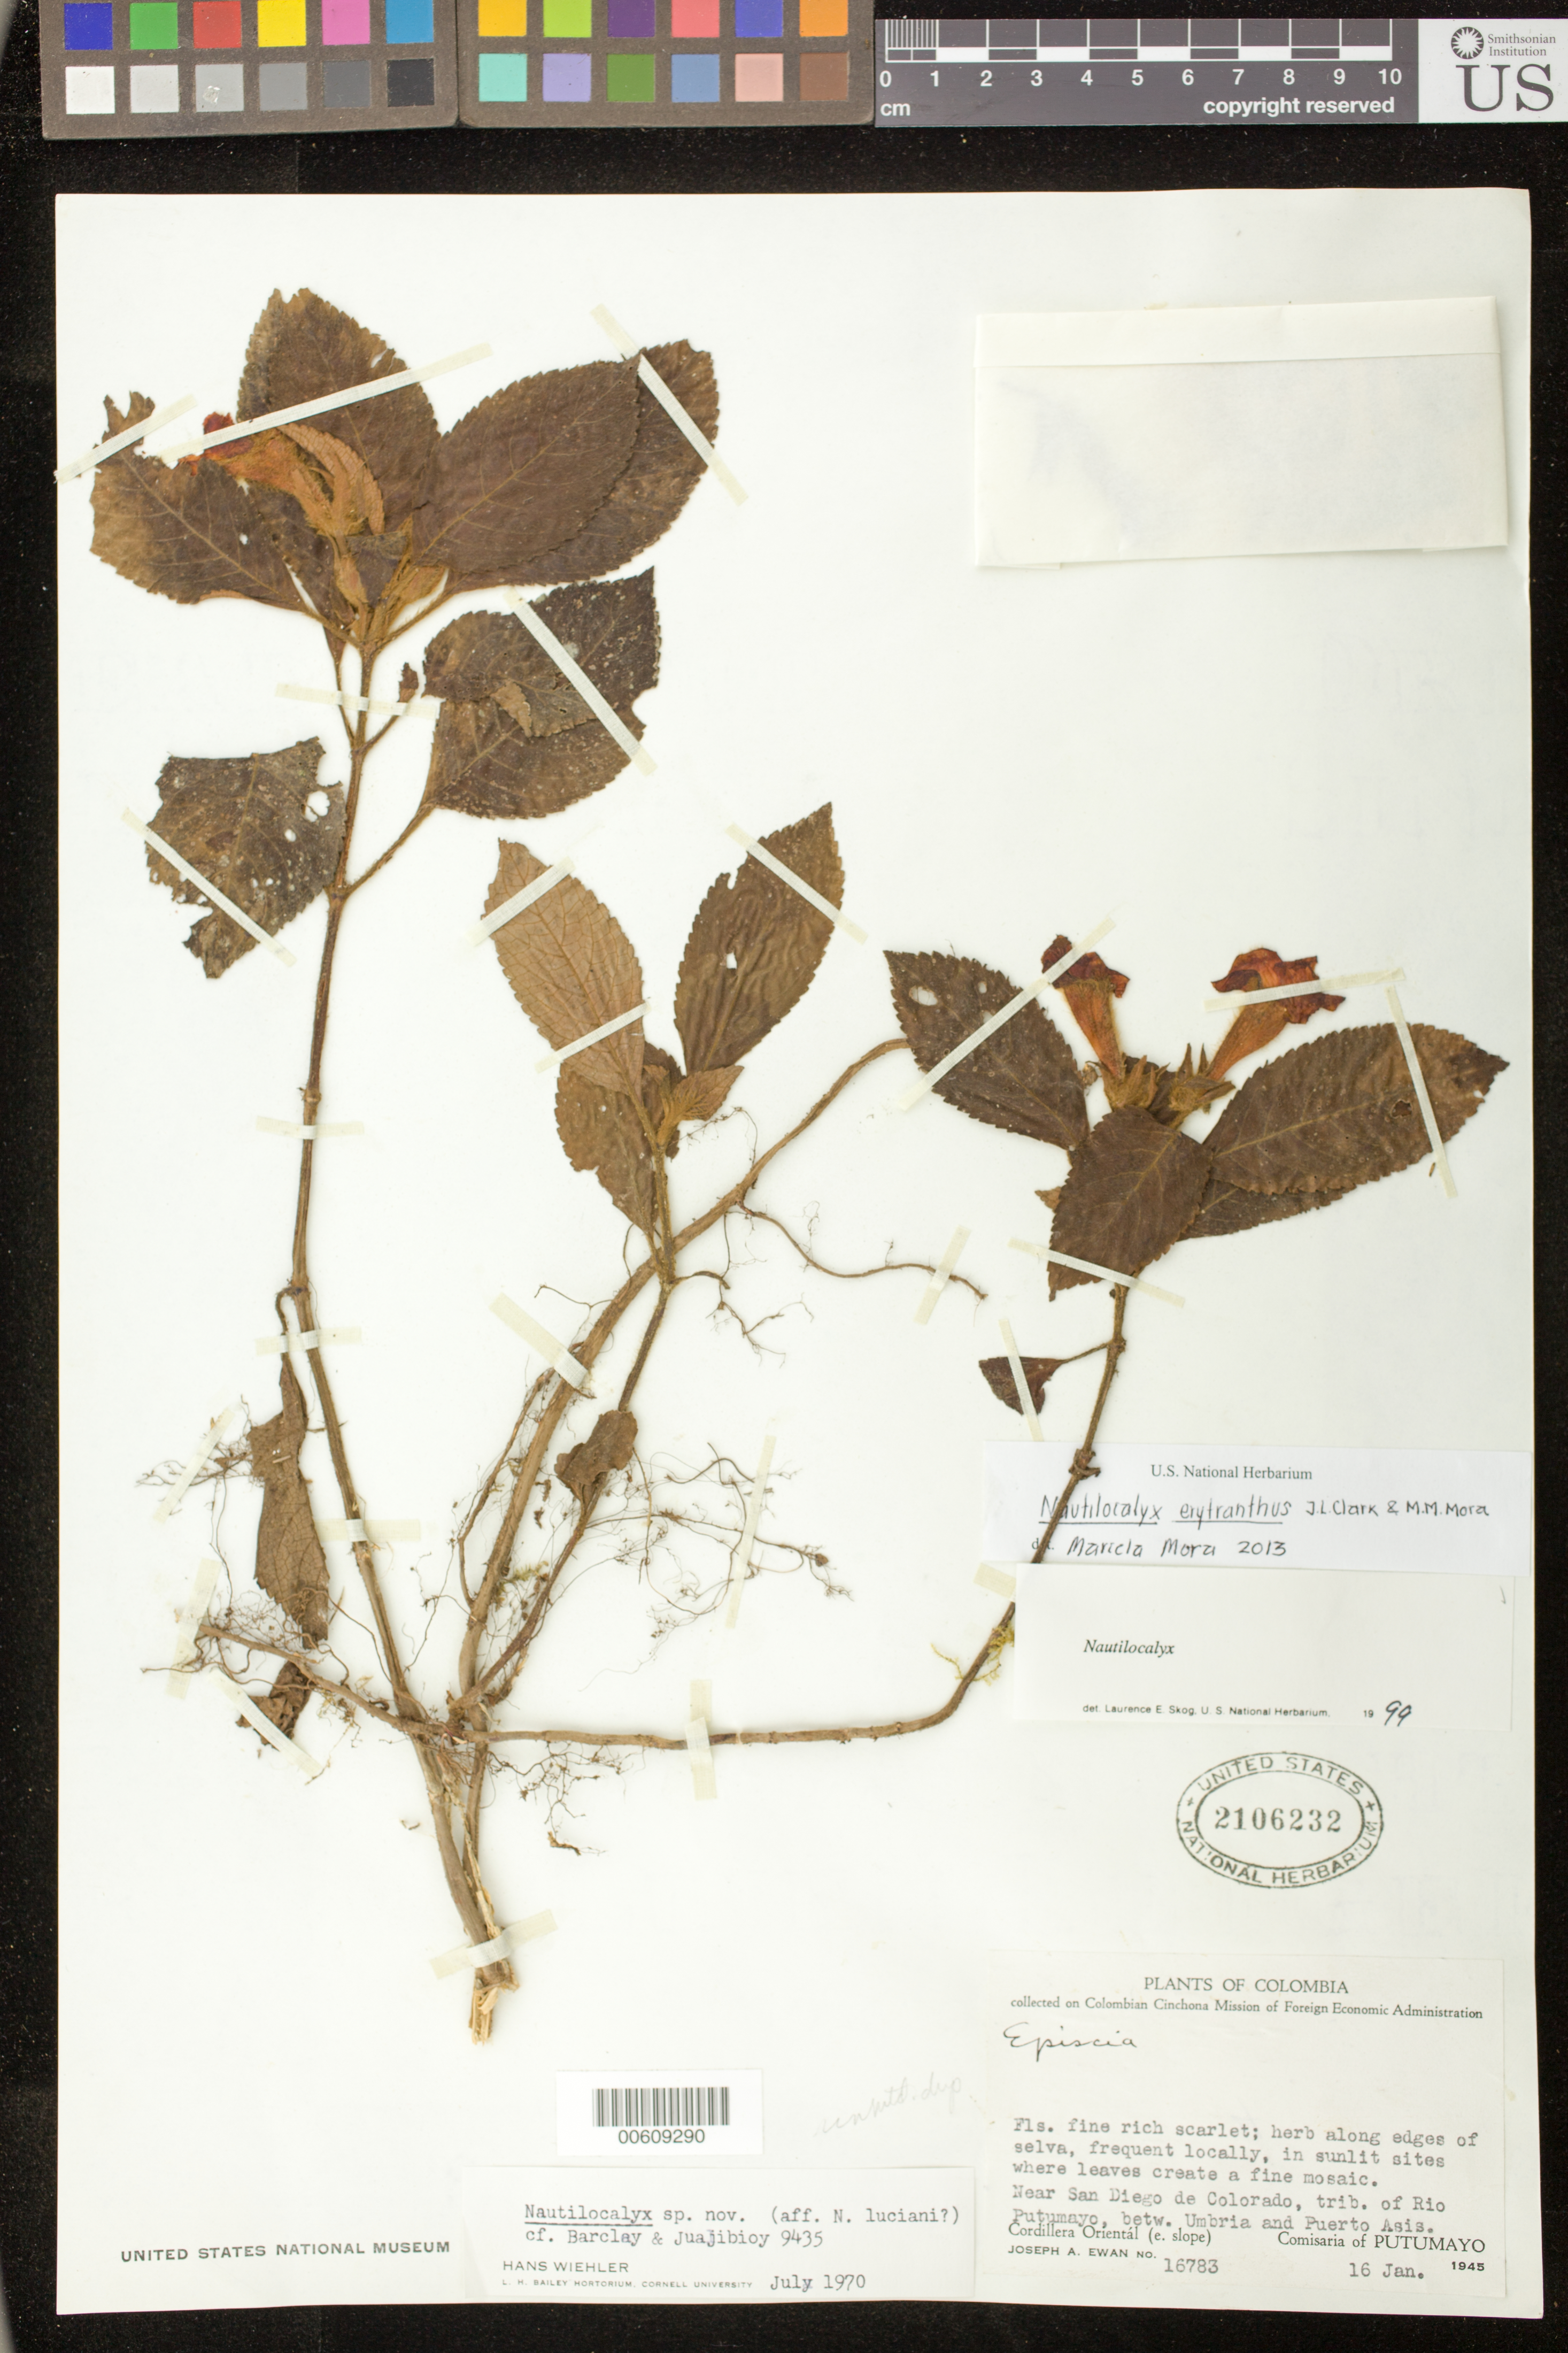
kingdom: Plantae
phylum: Tracheophyta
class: Magnoliopsida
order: Lamiales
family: Gesneriaceae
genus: Nautilocalyx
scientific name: Nautilocalyx erytranthus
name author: J.L. Clark & M.M. Mora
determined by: Mora, M. Marcela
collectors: J. A. Ewan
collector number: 16783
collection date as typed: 16 Jan 1945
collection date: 1945-01-16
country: Colombia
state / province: Putumayo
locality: Cordillera Oriental (e. slope); near San Diego de Colorado, trib. of Rio Putumayo, between Umbria and Puerto Asis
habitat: Along edges of selva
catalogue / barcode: US 2106232